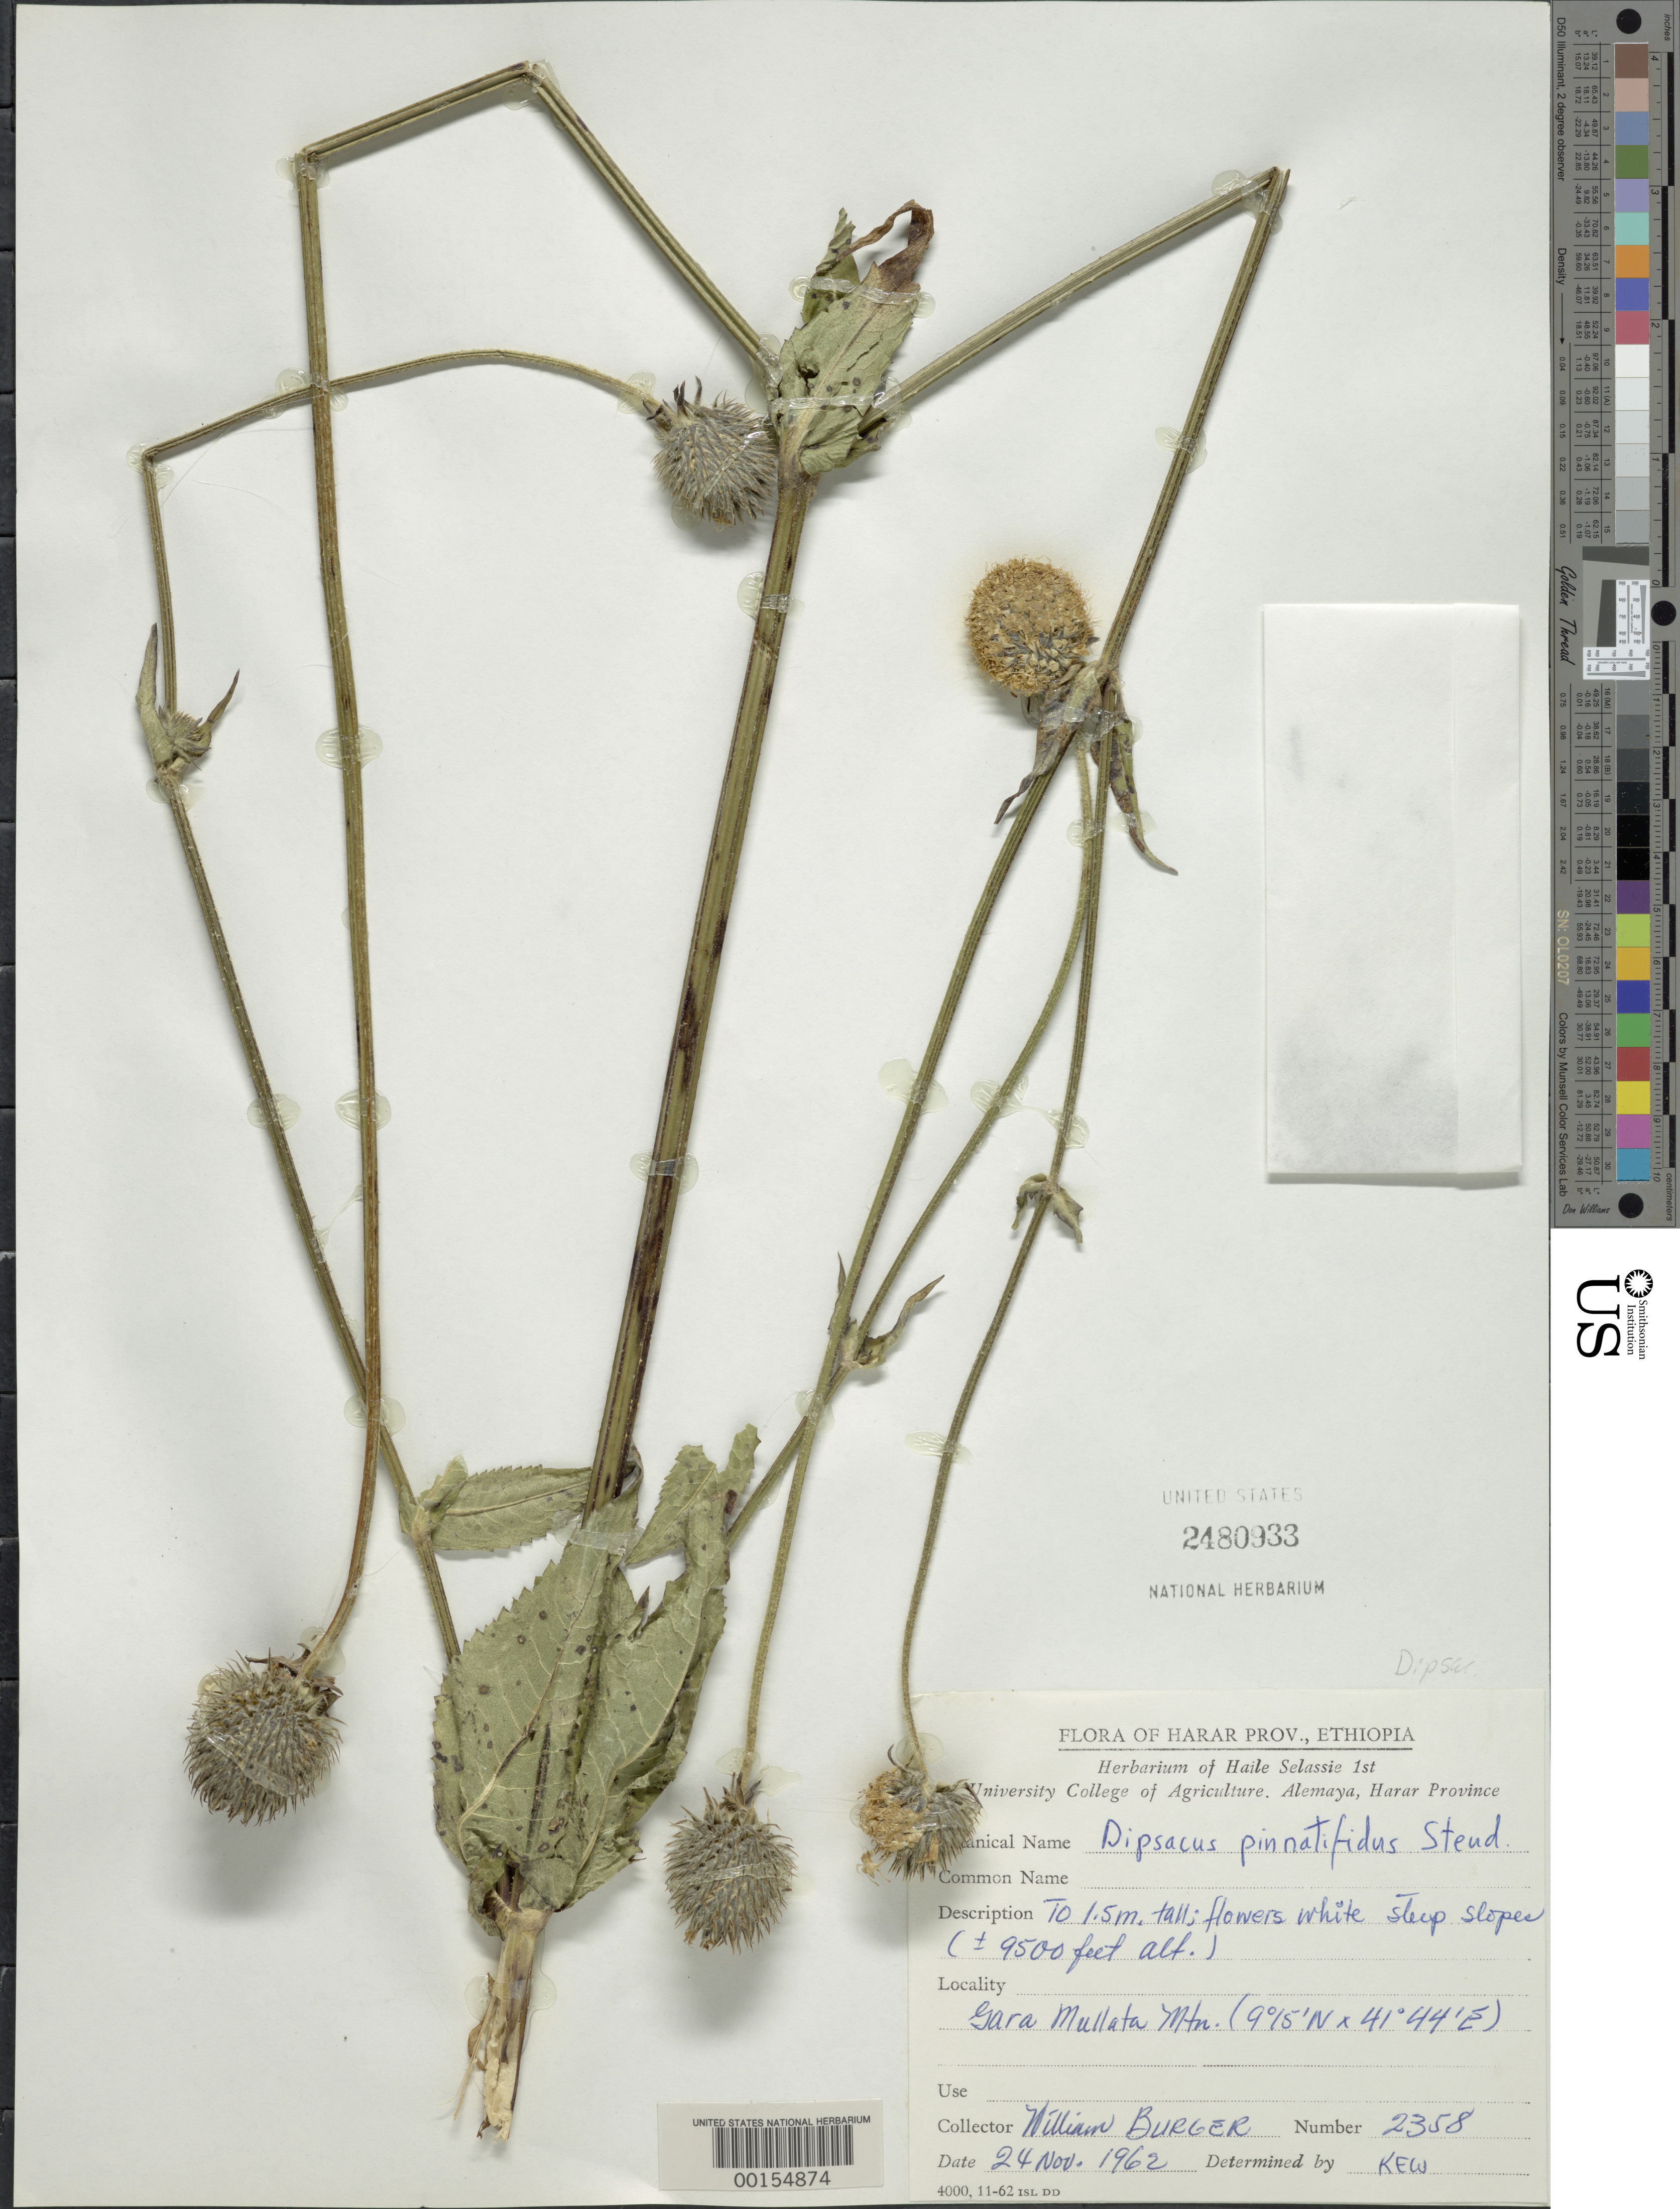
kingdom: Plantae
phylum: Tracheophyta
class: Magnoliopsida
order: Dipsacales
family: Caprifoliaceae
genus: Dipsacus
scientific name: Dipsacus pinnatifidus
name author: A. Rich.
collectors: W. Burger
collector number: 2358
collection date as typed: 24 Nov 1962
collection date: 1962-11-24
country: Ethiopia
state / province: Harari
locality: Gara Mullata Mtn.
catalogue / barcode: US 2480933